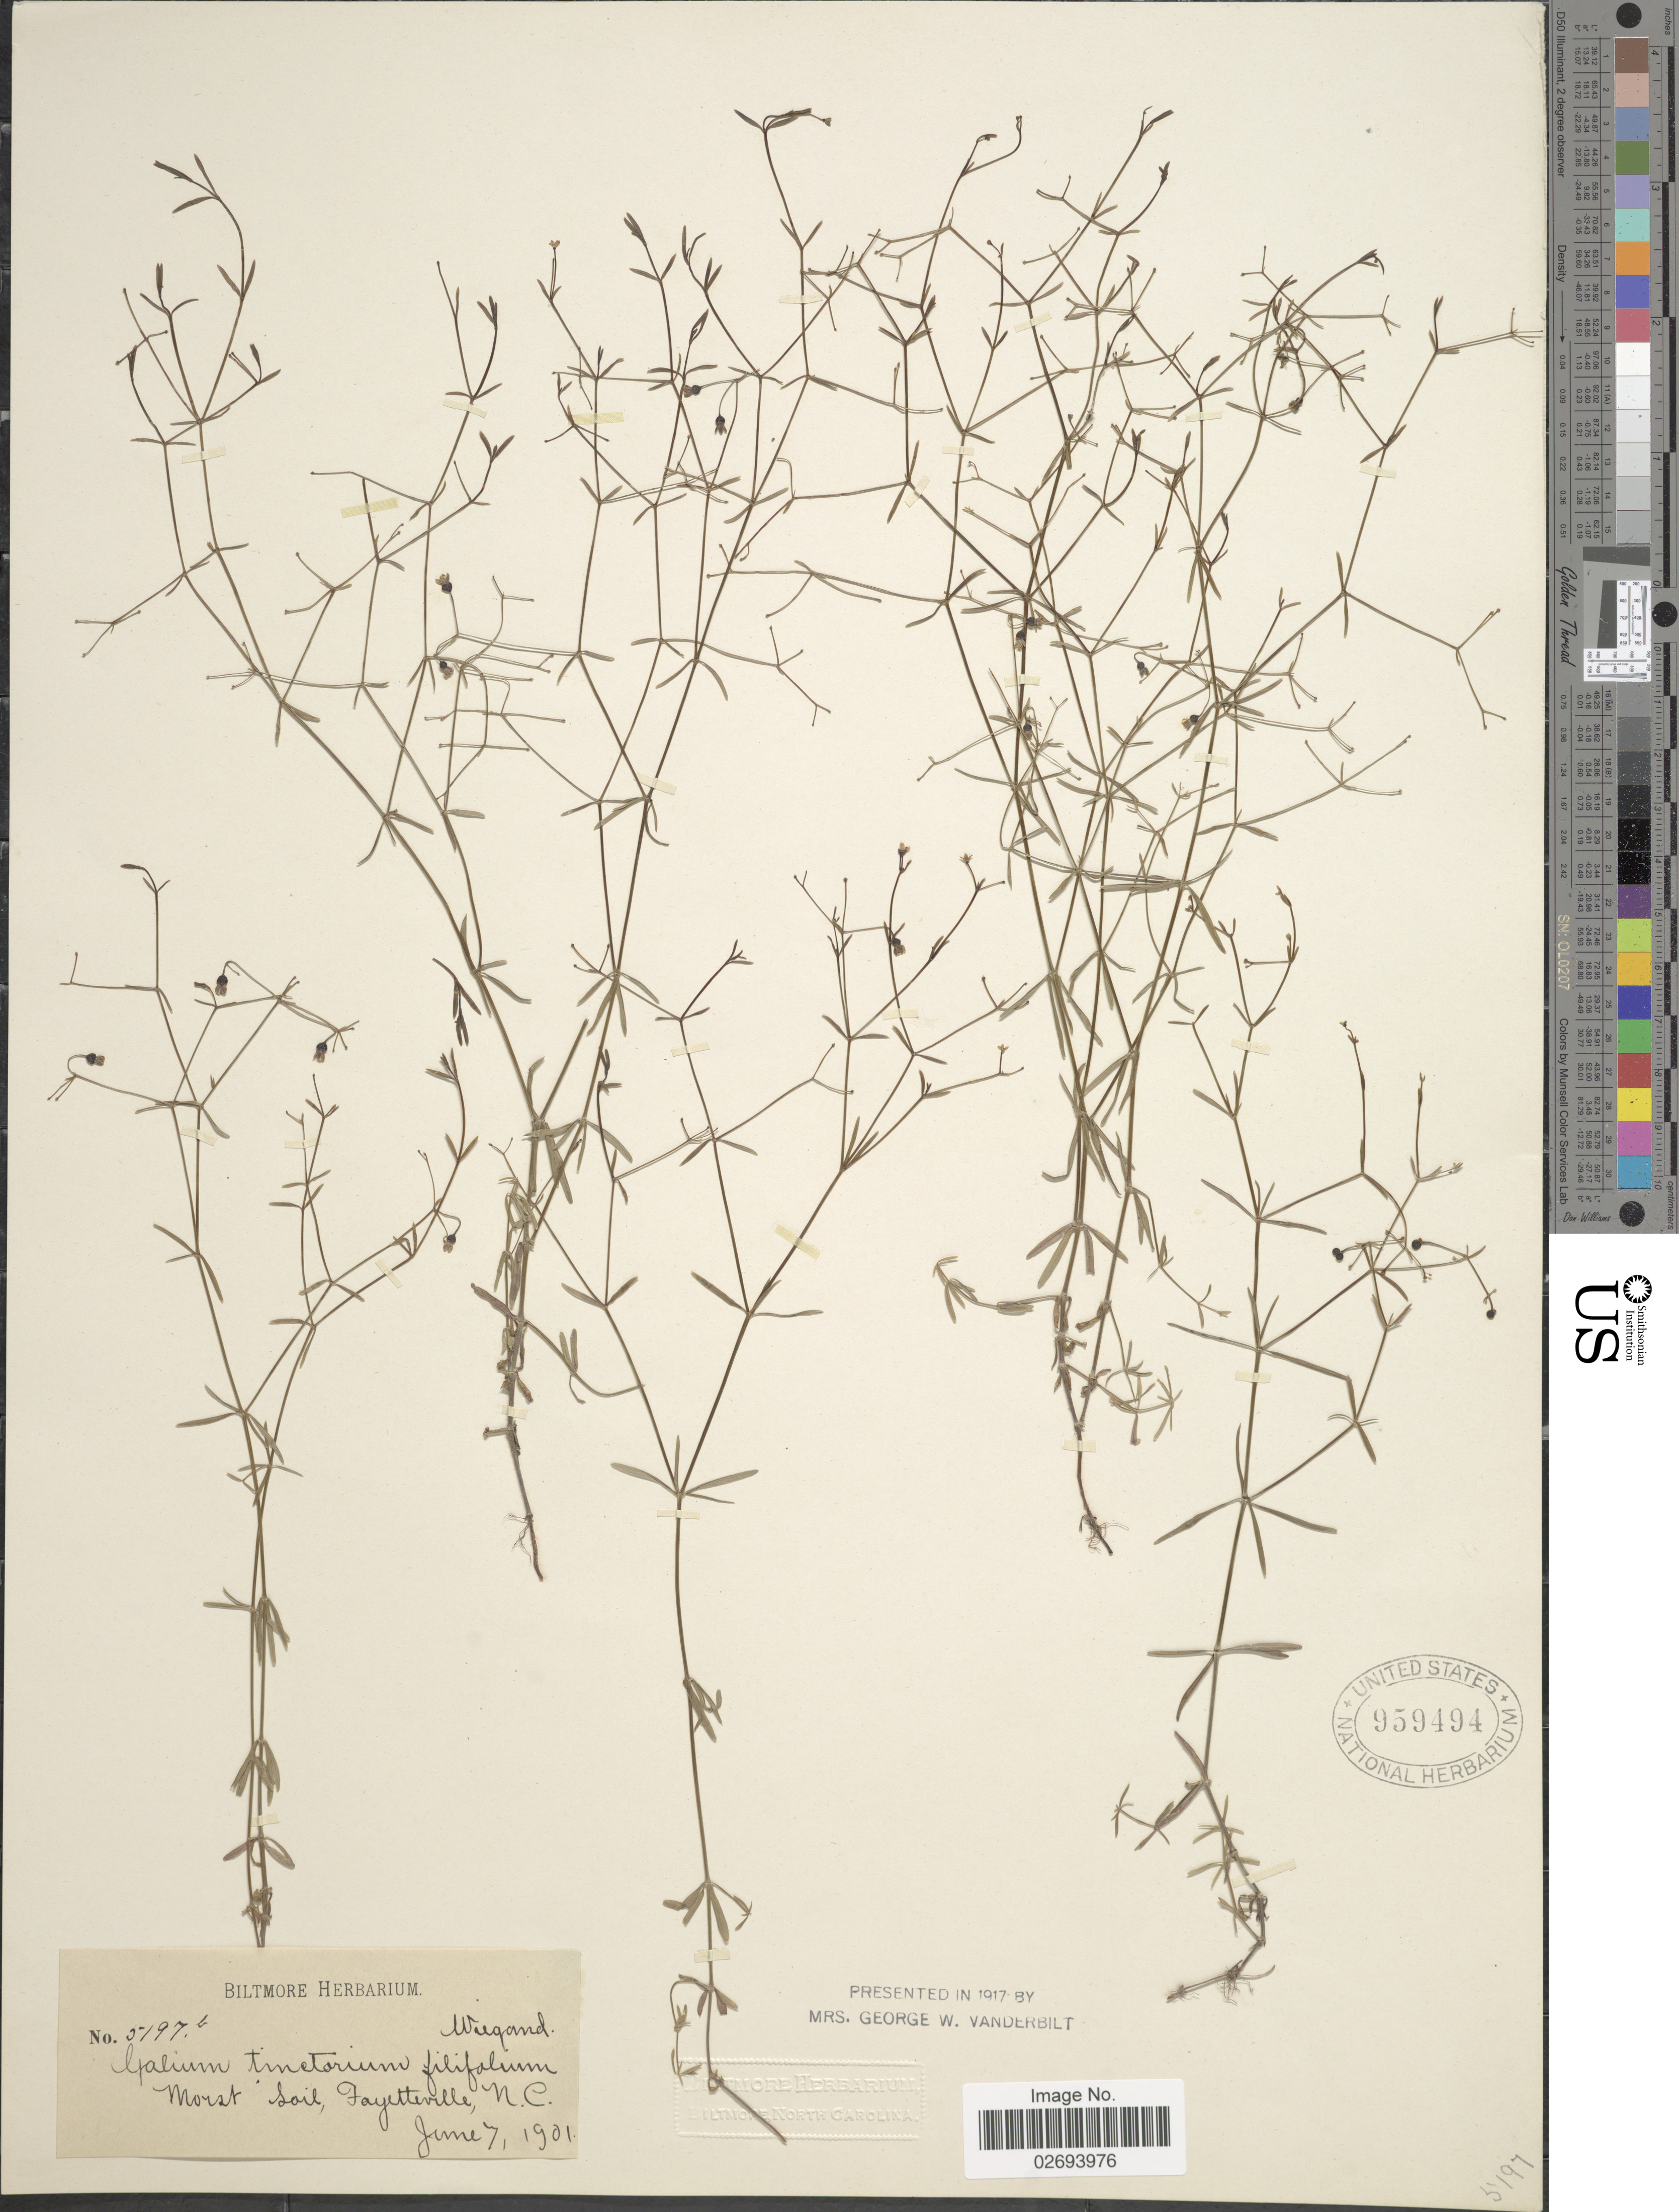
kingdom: Plantae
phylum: Tracheophyta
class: Magnoliopsida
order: Gentianales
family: Rubiaceae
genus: Galium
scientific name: Galium tinctorium var. filifolium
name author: Wiegand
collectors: ex herb. Biltmore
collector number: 5197b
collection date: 1901-06-07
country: United States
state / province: North Carolina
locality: Moist soil, Fayetteville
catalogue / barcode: US 959494